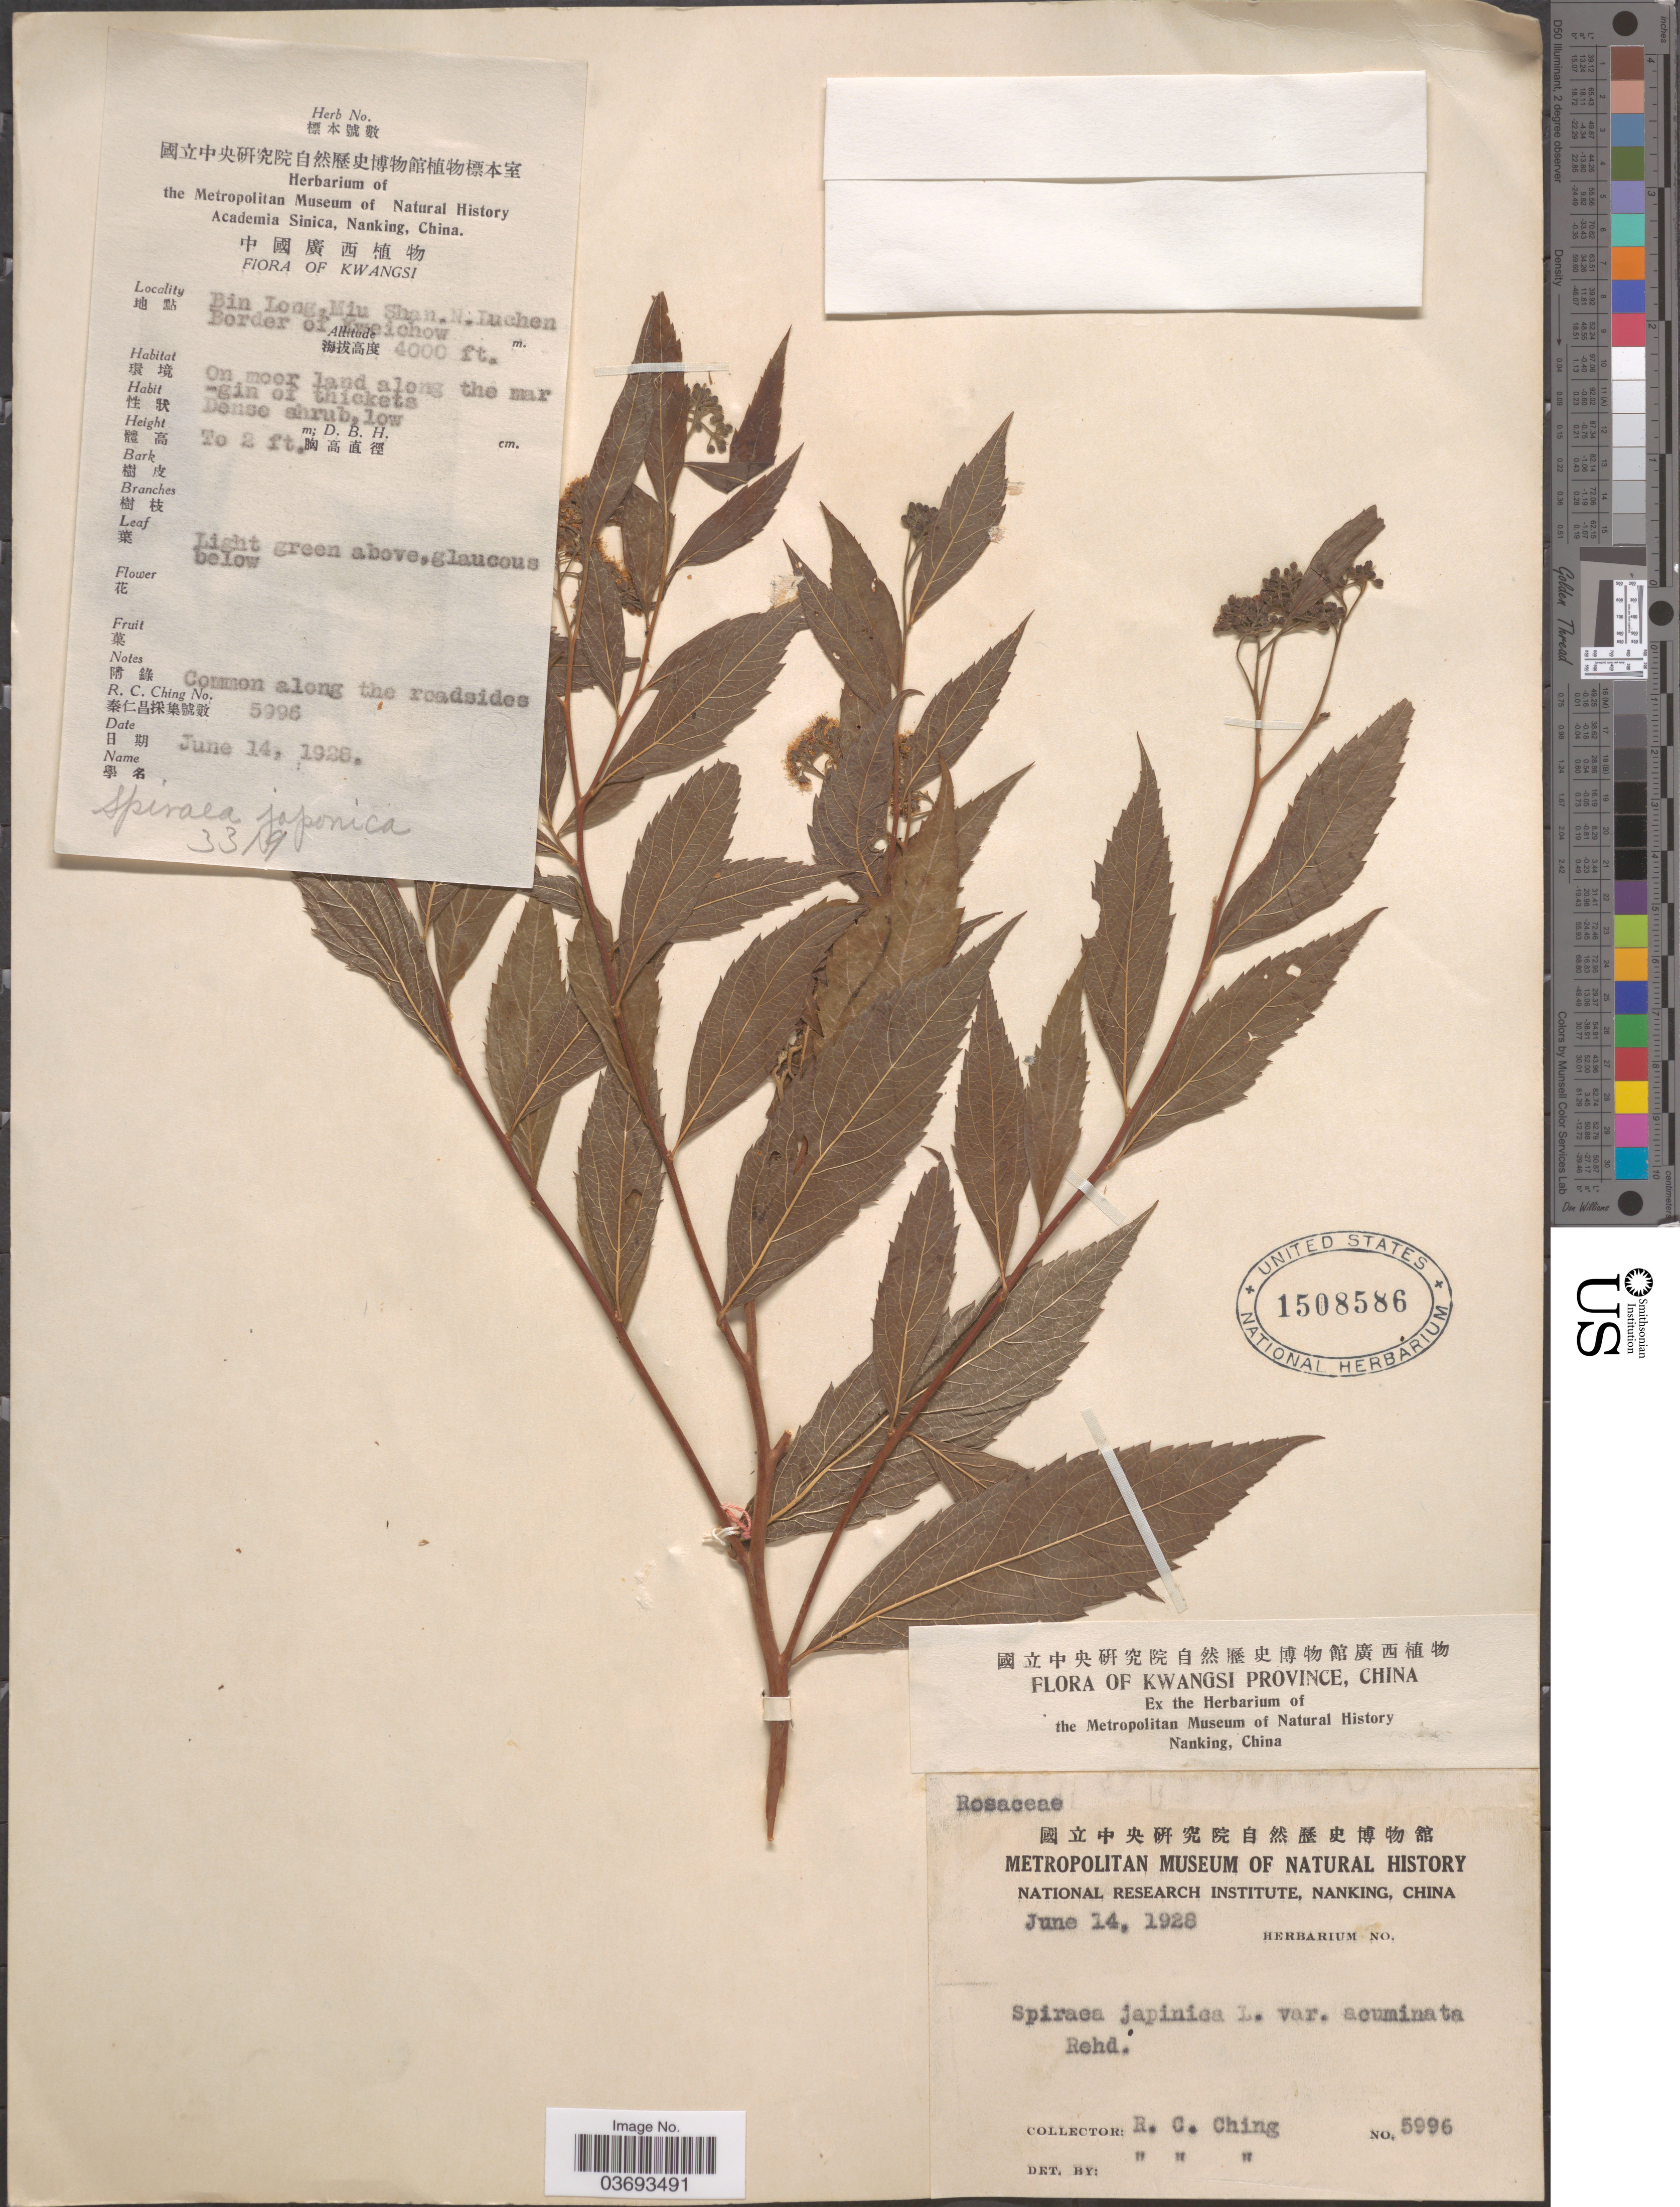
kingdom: Plantae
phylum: Tracheophyta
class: Magnoliopsida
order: Rosales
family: Rosaceae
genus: Spiraea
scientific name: Spiraea japonica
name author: L. f.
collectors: R. C. Ching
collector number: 5996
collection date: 1928-06-14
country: China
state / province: Guangxi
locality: Kwangsi Province. Bin Long, Miu Shan. N. Luchen Border of Kweichow.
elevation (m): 1219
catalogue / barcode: US 1508586